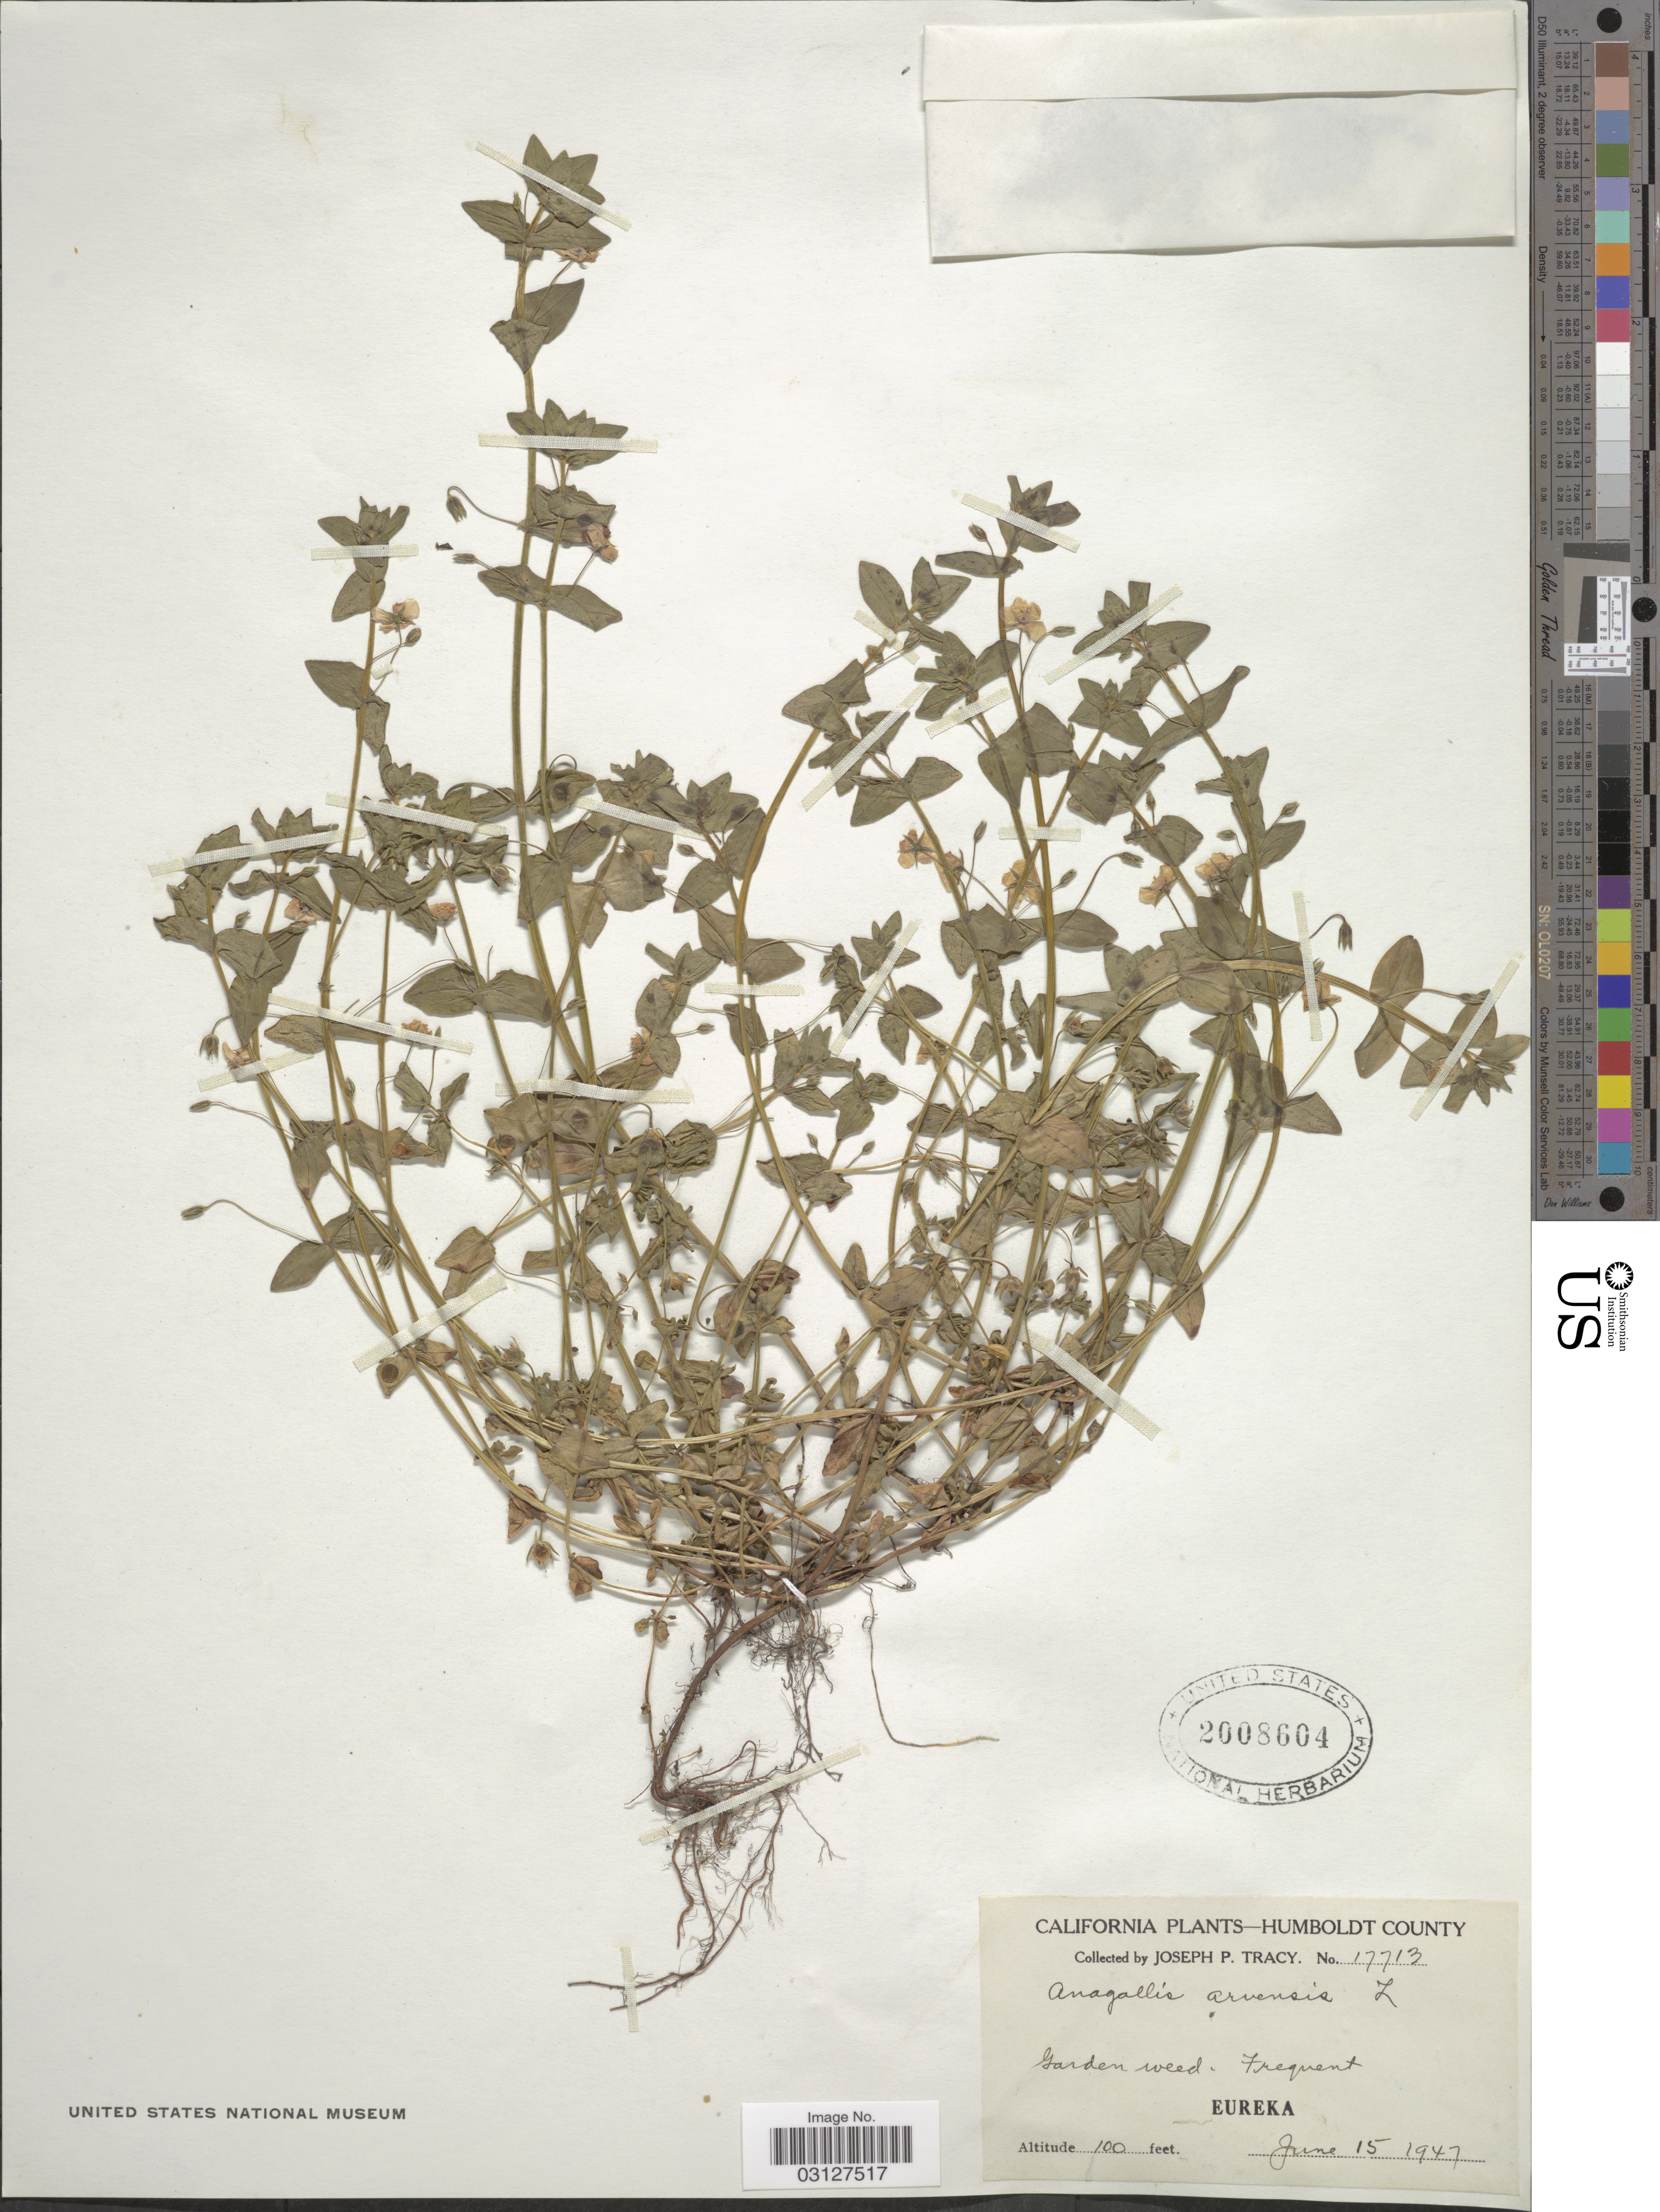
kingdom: Plantae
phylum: Tracheophyta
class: Magnoliopsida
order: Ericales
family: Primulaceae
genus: Anagallis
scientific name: Anagallis arvensis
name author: L.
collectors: J. Tracy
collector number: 17713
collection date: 1947-06-15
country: United States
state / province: California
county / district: Humboldt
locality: Humboldt County. Eureka.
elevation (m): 30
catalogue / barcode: US 2008604